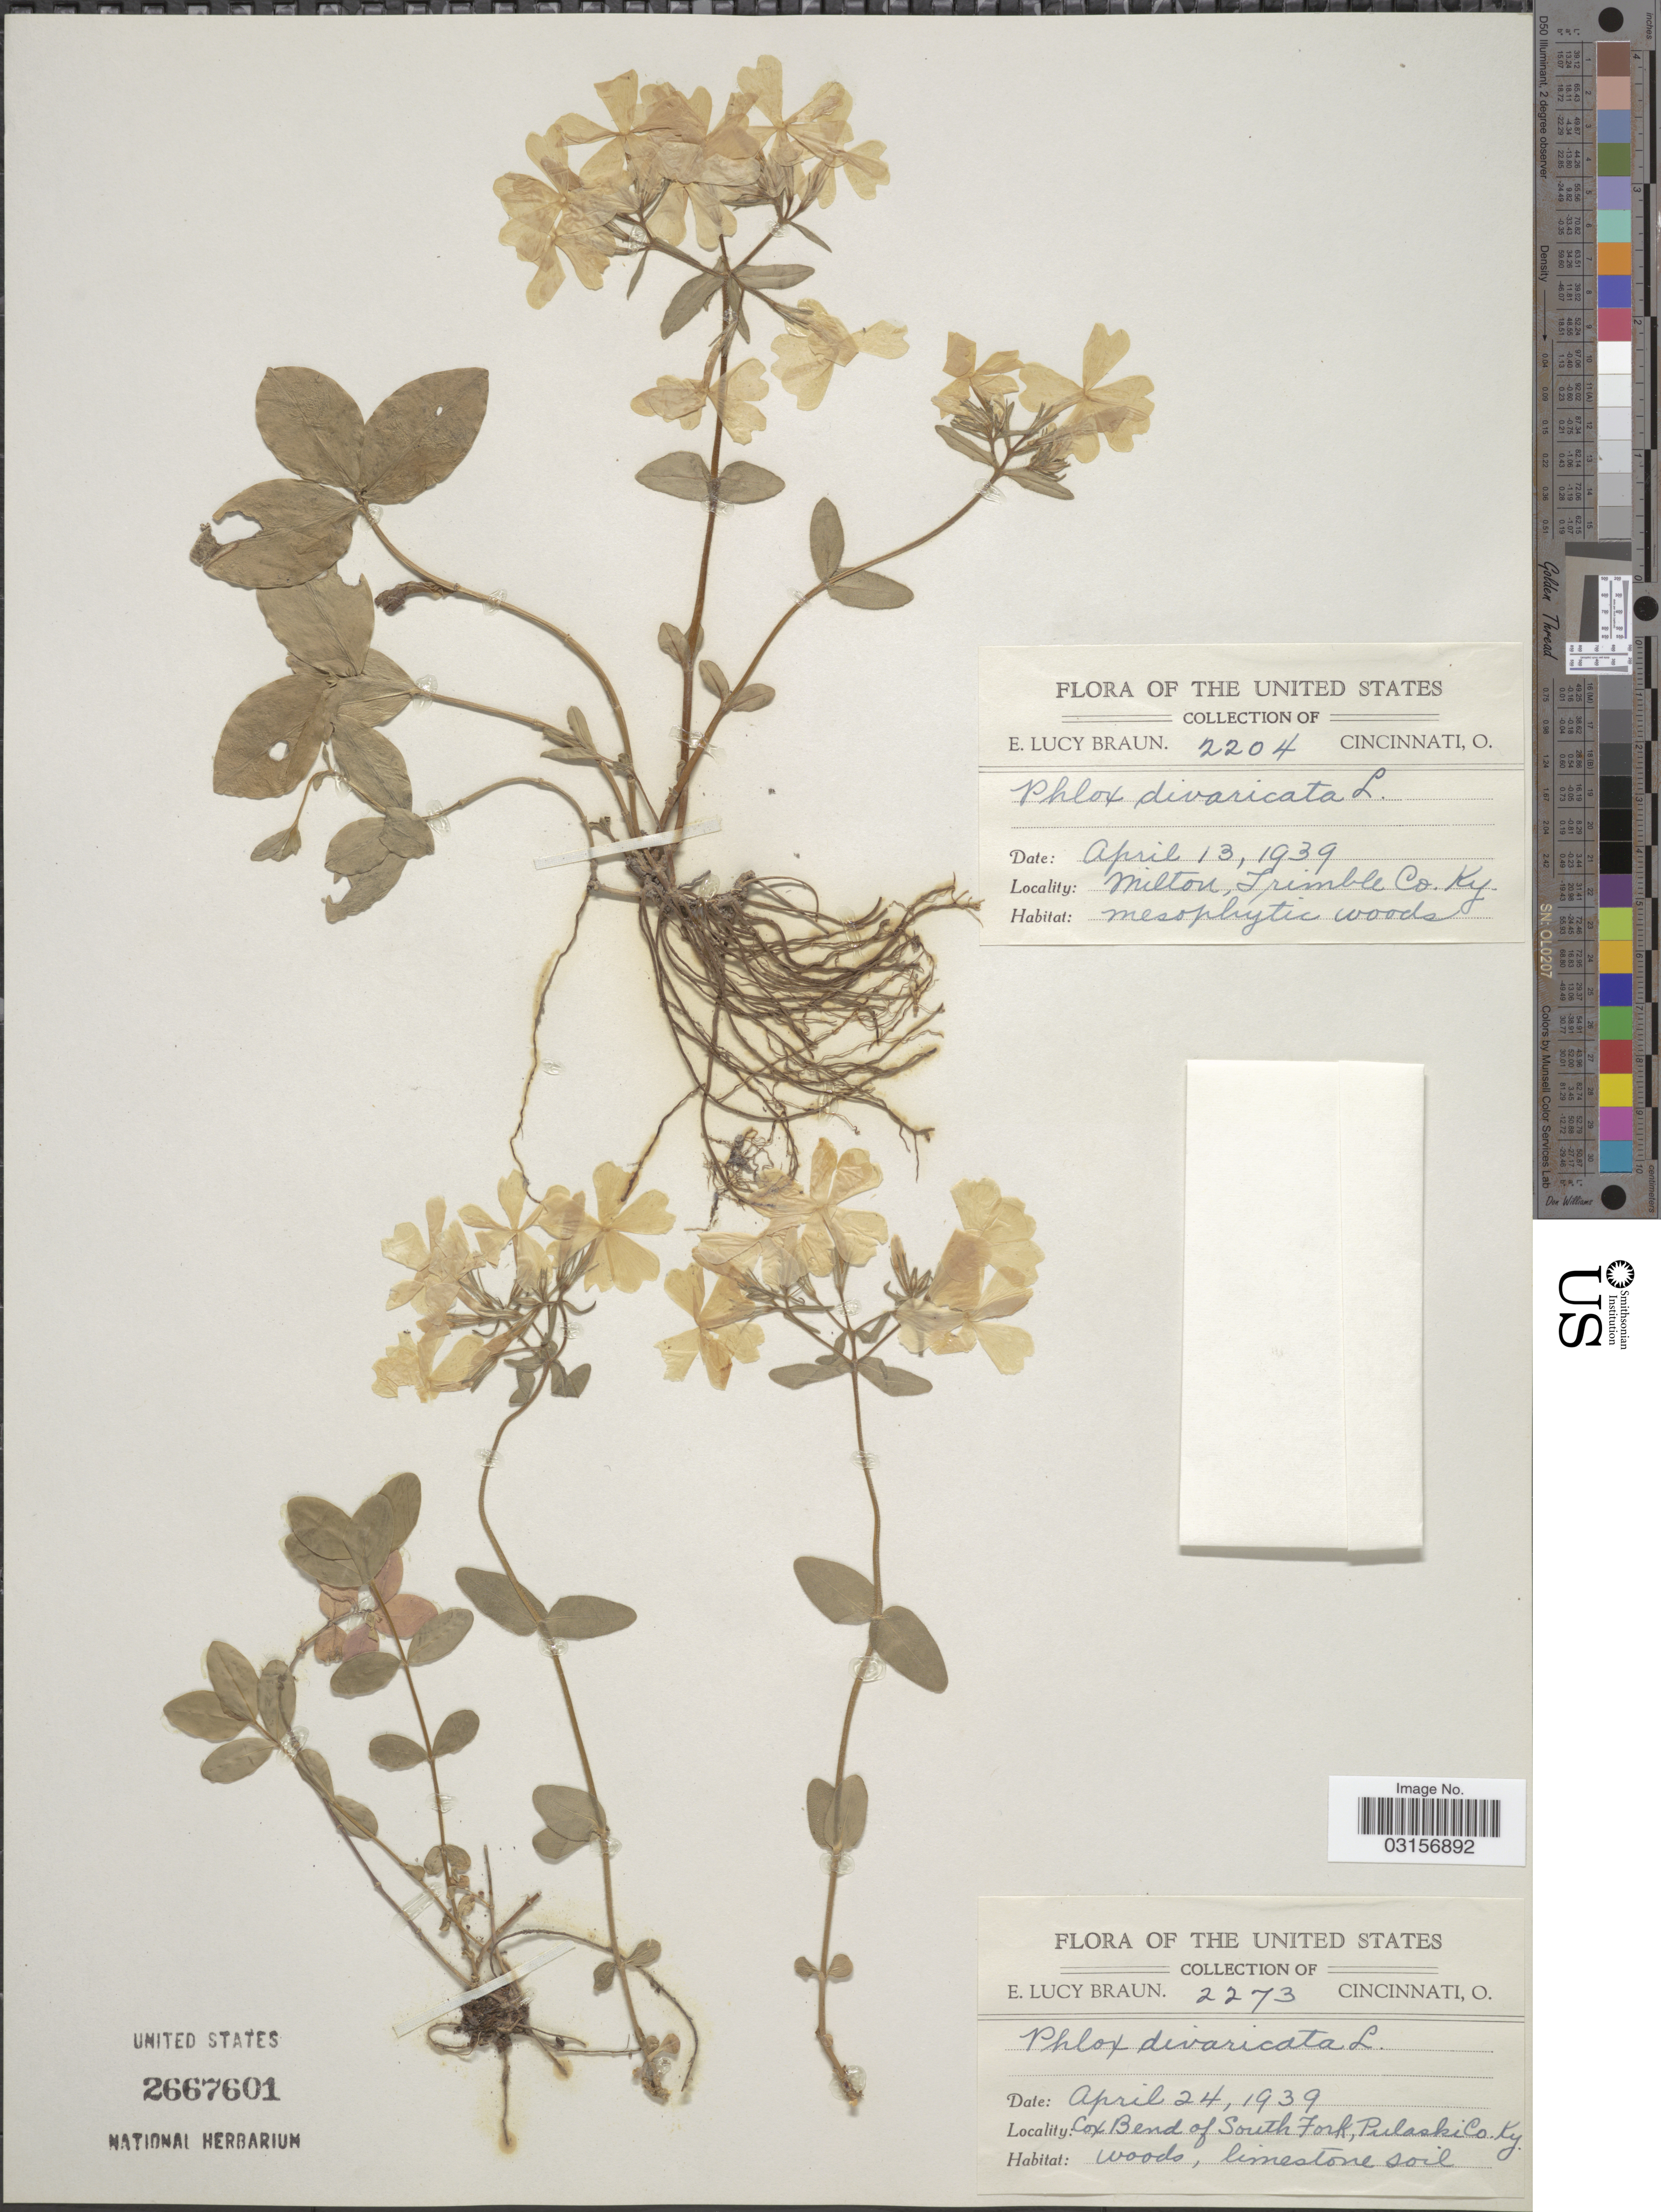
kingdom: Plantae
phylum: Tracheophyta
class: Magnoliopsida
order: Ericales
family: Polemoniaceae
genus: Phlox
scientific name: Phlox divaricata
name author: L.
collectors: E. L. Braun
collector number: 2273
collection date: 1939-04-24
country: United States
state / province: Kentucky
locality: Cox Bend of South Fork, Pulaski Co.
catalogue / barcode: US 2667601